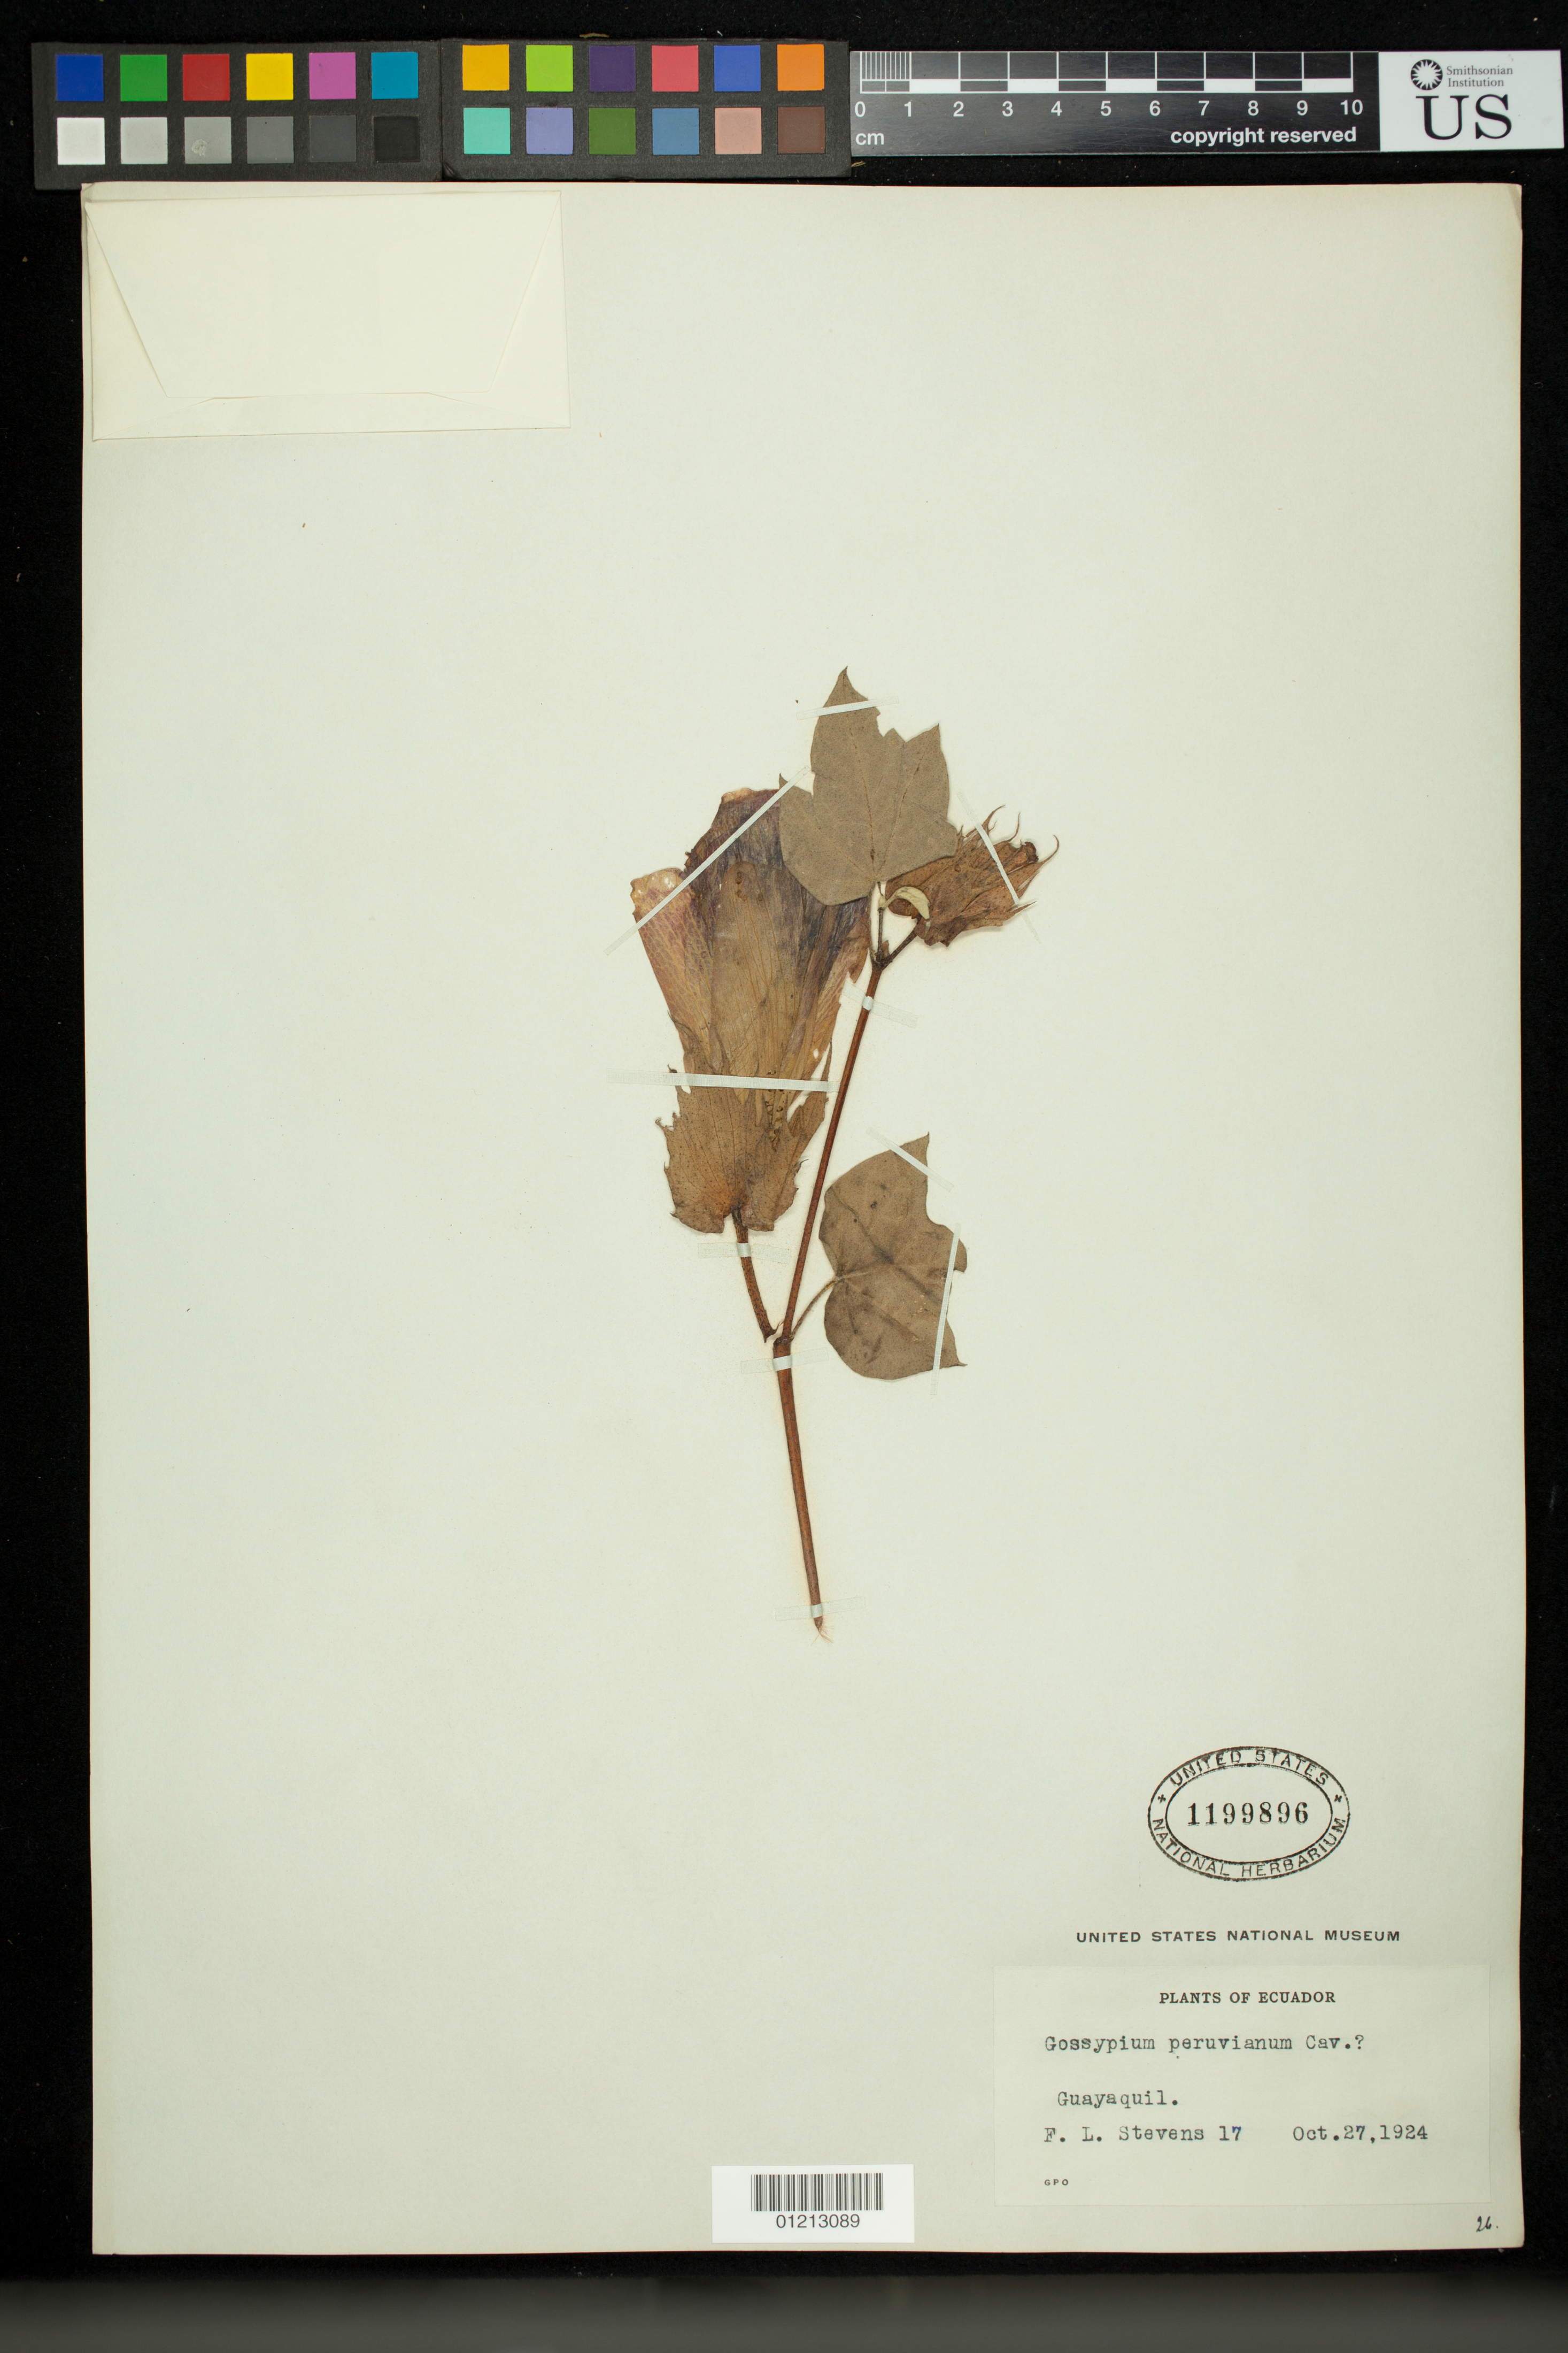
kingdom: Plantae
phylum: Tracheophyta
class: Magnoliopsida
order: Malvales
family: Malvaceae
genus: Gossypium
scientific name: Gossypium peruvianum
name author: Cav.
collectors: F. L. Stevens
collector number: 17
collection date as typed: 27 Oct 1924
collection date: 1924-10-27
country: Ecuador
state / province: Guayas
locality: Guayaquil.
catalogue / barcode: US 1199896